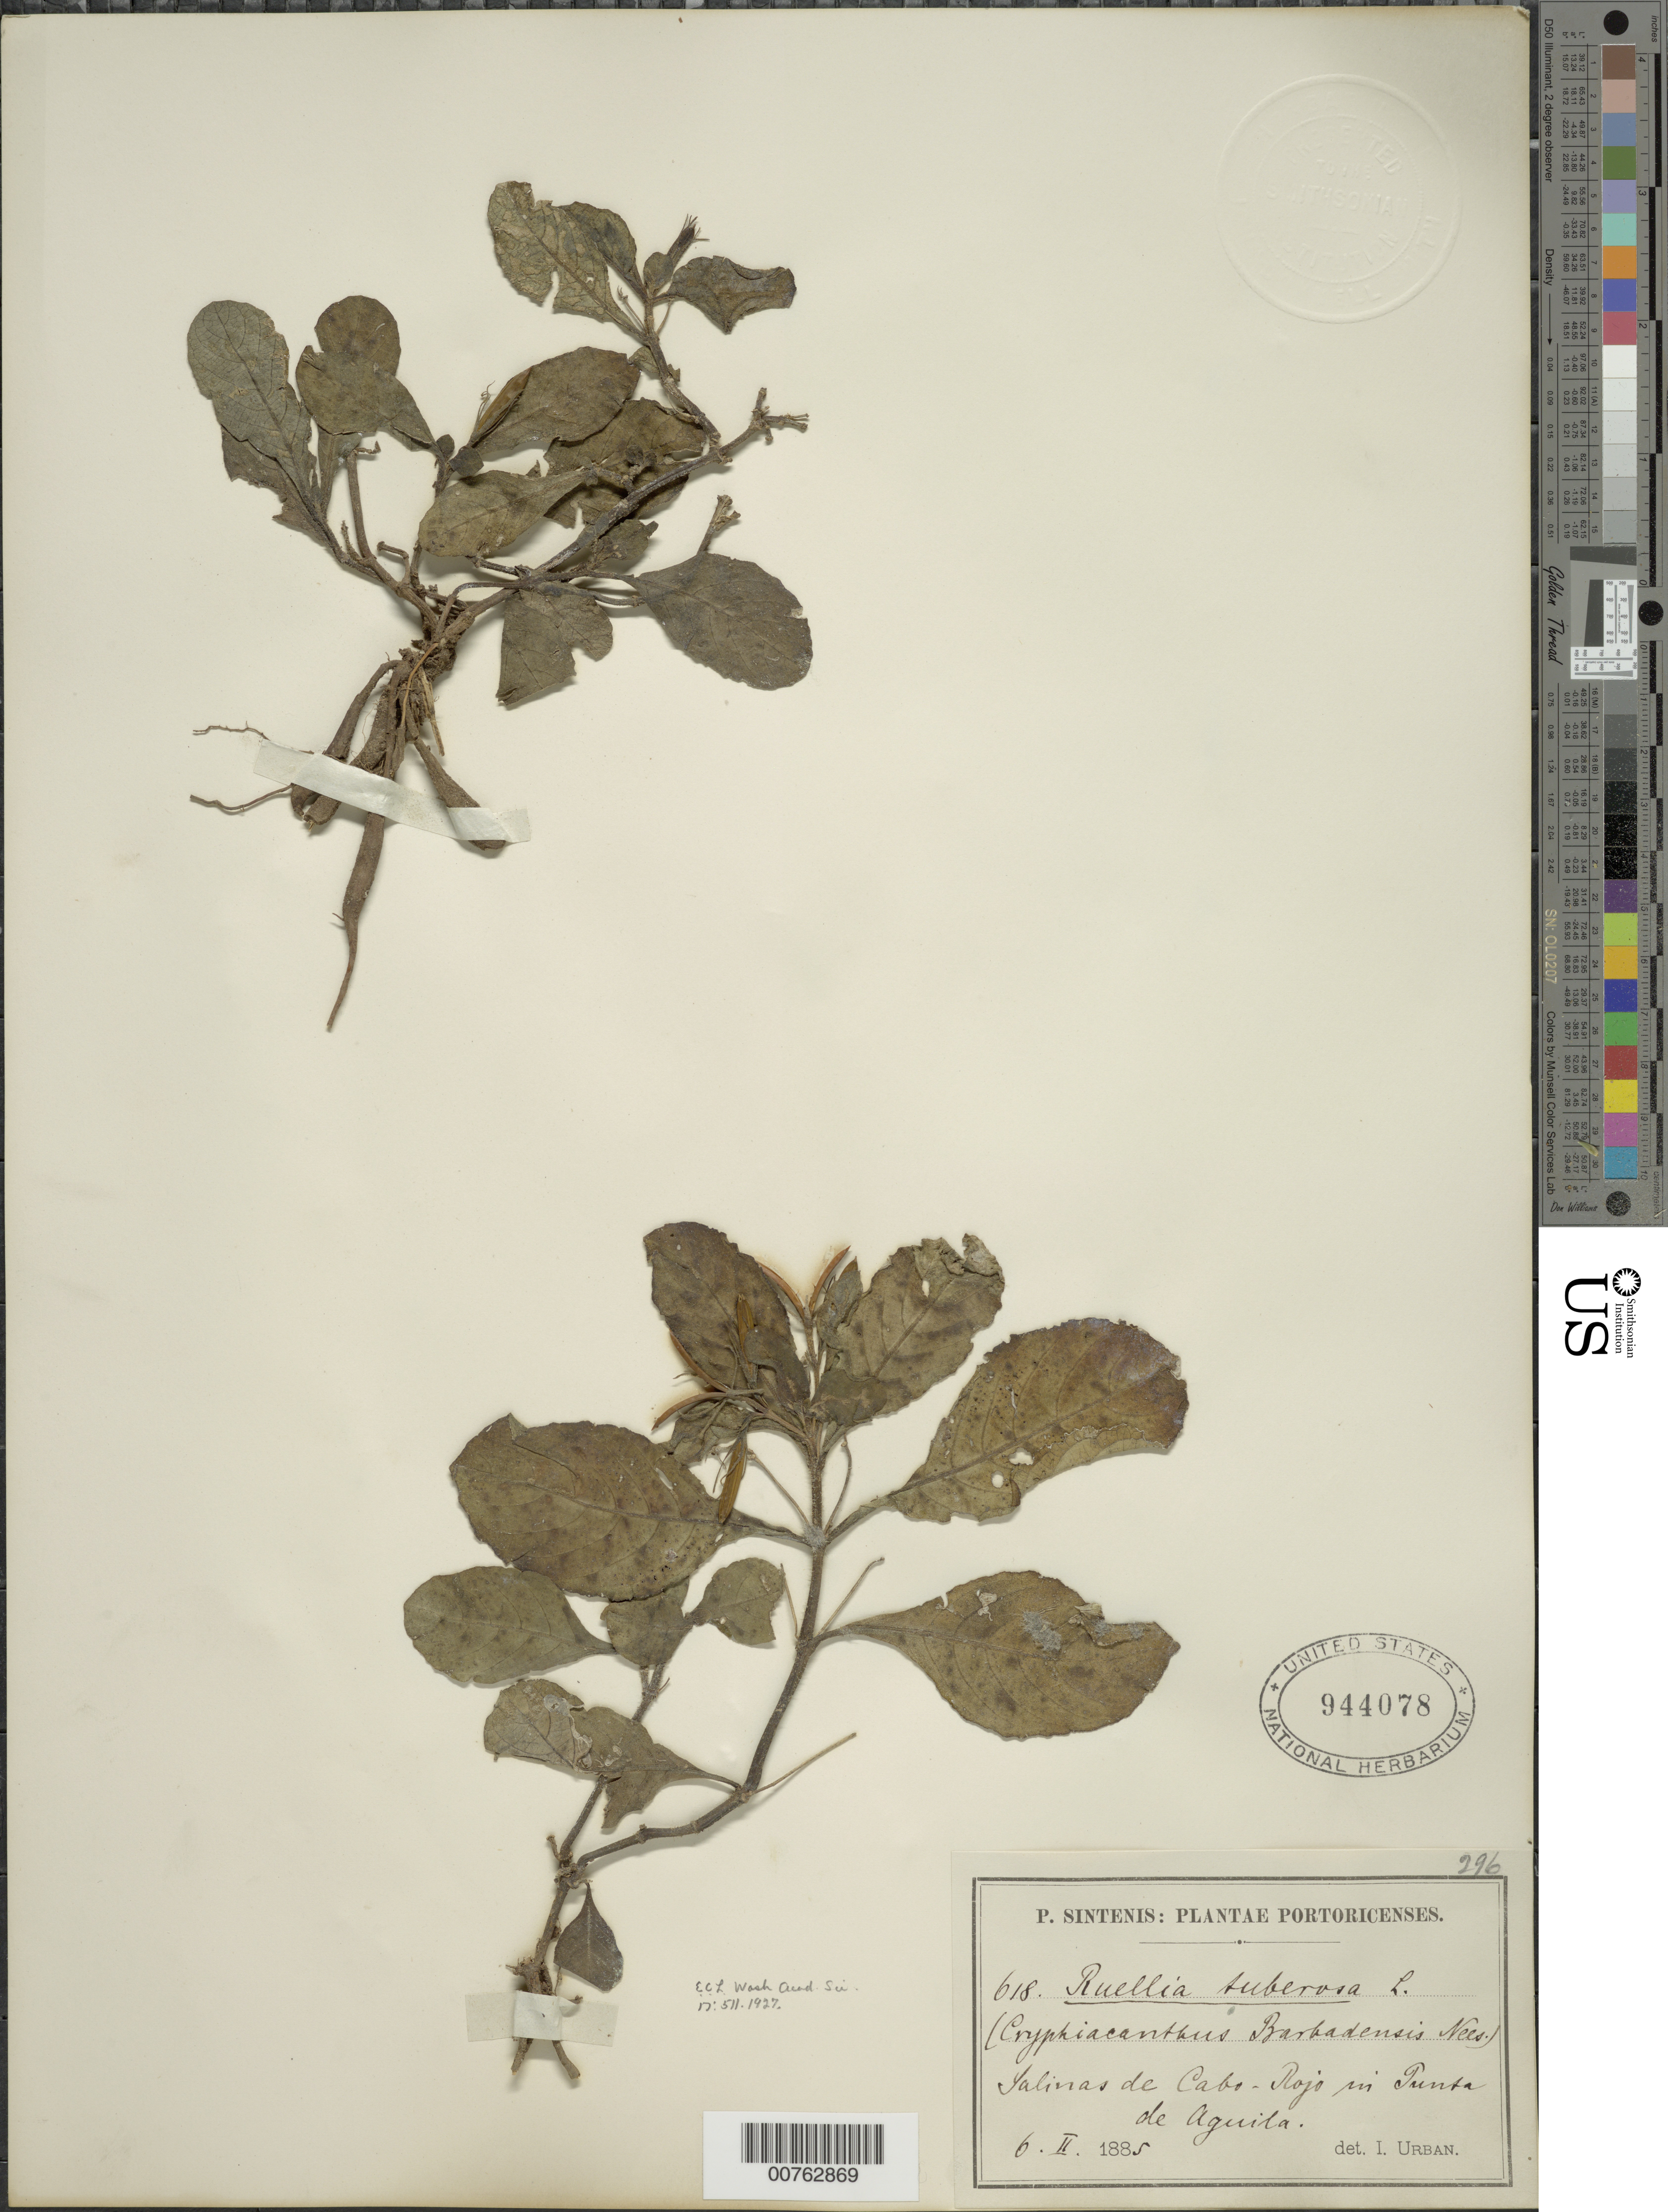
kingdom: Plantae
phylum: Tracheophyta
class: Magnoliopsida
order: Lamiales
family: Acanthaceae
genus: Ruellia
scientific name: Ruellia tuberosa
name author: L.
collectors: P. Sintenis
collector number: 618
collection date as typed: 06 Feb 1885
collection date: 1885-02-06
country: Puerto Rico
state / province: Cabo Rojo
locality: Salinas de Cabo Rojo in Punta de Aguila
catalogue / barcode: US 944078